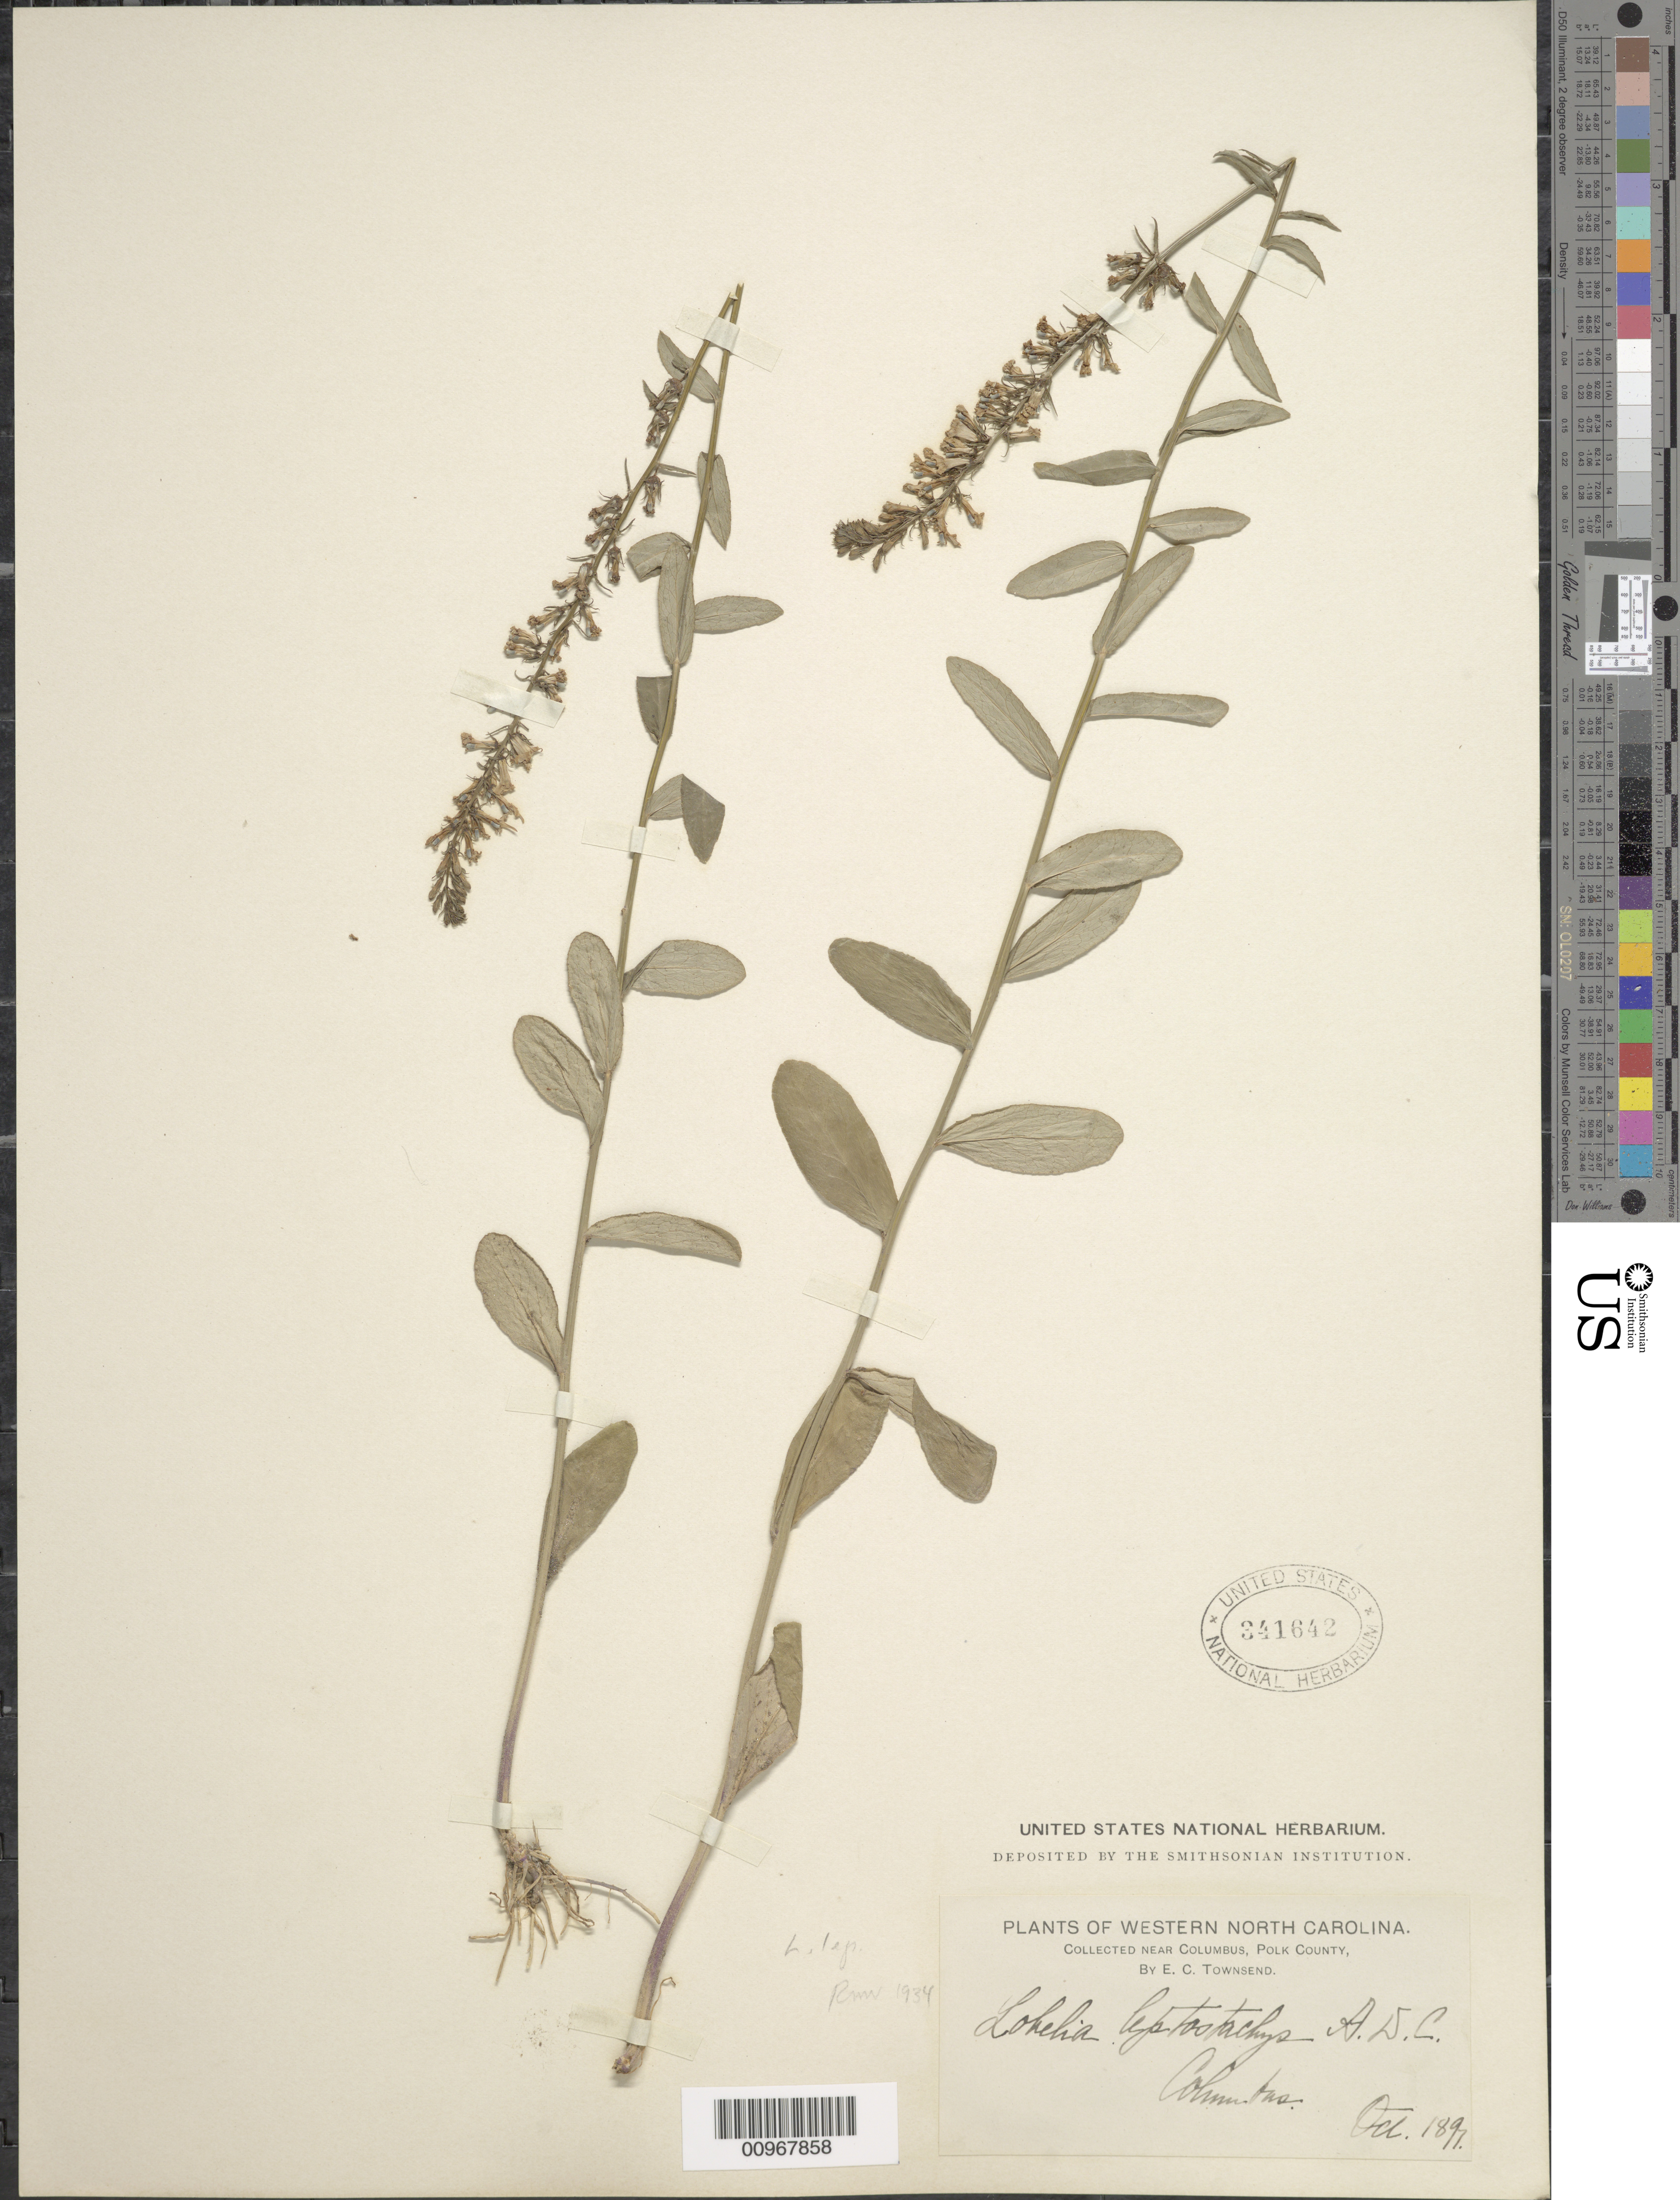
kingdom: Plantae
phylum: Tracheophyta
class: Magnoliopsida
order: Asterales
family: Campanulaceae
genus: Lobelia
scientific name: Lobelia leptostachys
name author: A. DC.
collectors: E. C. Townsend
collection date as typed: October 1897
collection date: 1897-10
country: United States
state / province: North Carolina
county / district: Polk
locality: Near Columbus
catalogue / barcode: US 341642